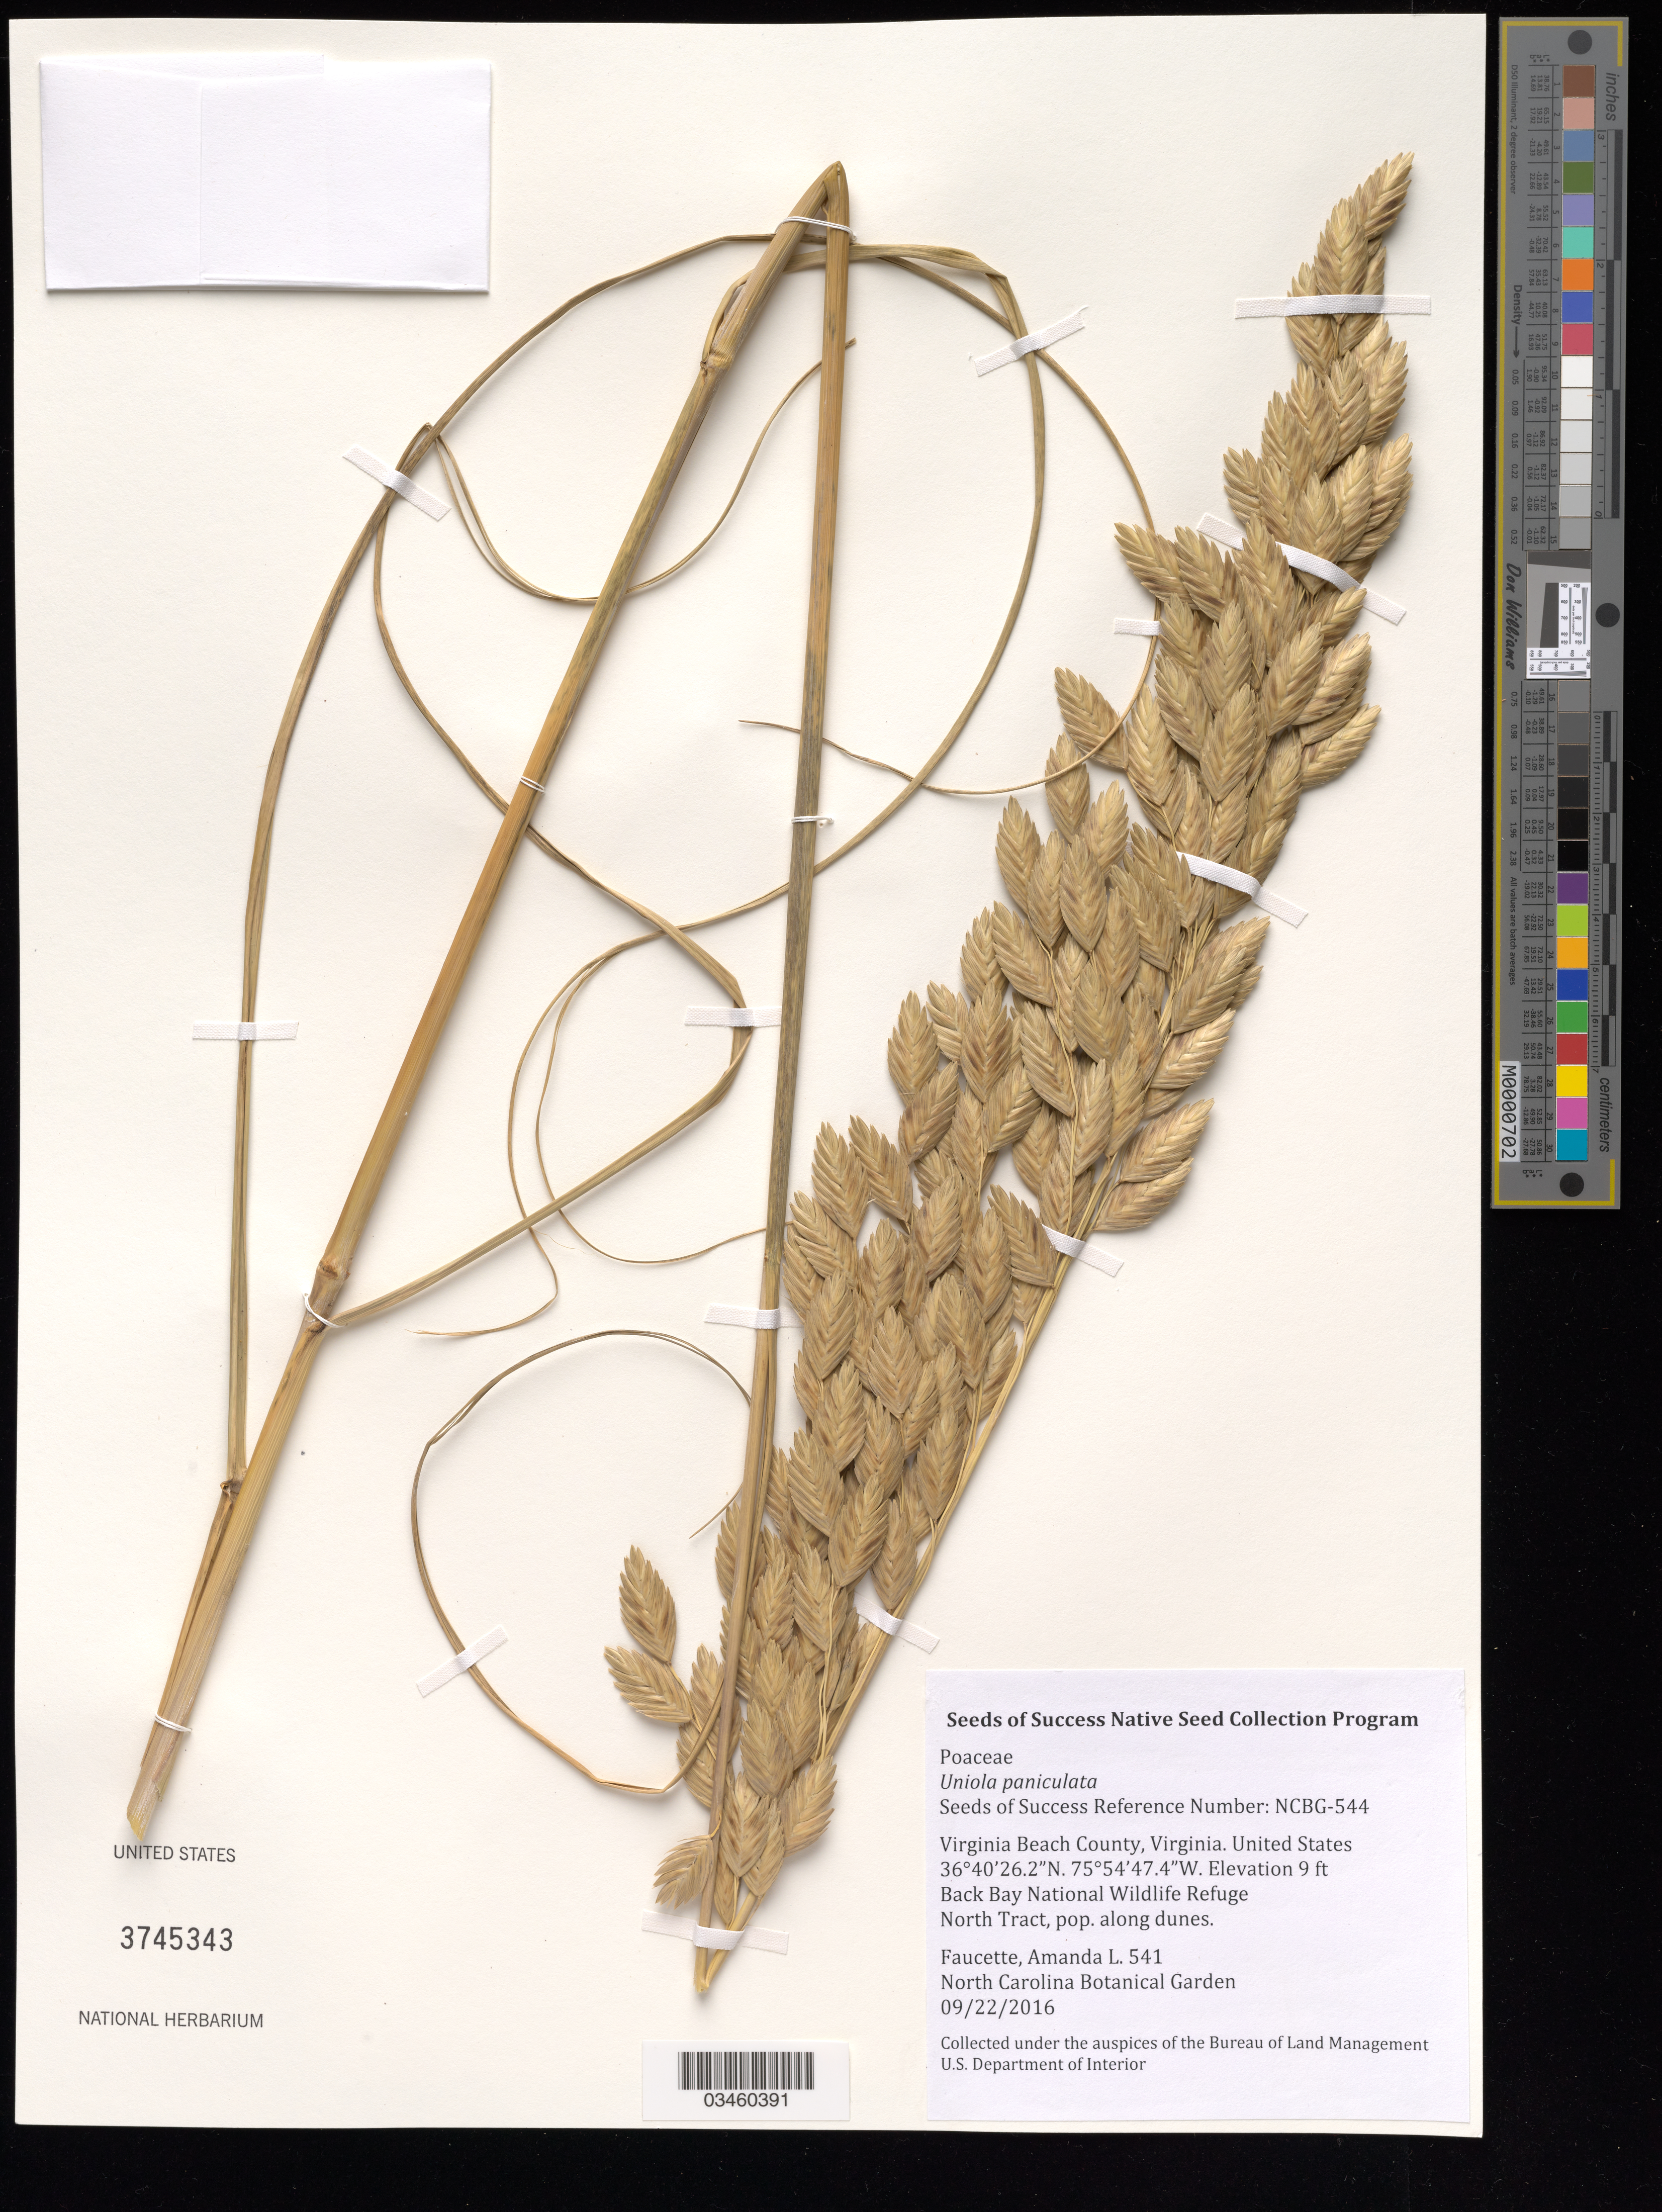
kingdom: Plantae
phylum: Tracheophyta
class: Liliopsida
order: Poales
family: Poaceae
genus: Uniola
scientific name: Uniola paniculata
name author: L.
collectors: A. Faucette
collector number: NCBG-544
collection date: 2016-09-22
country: United States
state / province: Virginia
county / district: City of Virginia Beach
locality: Back Bay National Wildlife Refuge, North Tract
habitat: South atlantic loamy coastal dunegrass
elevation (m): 3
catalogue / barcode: US 3745343